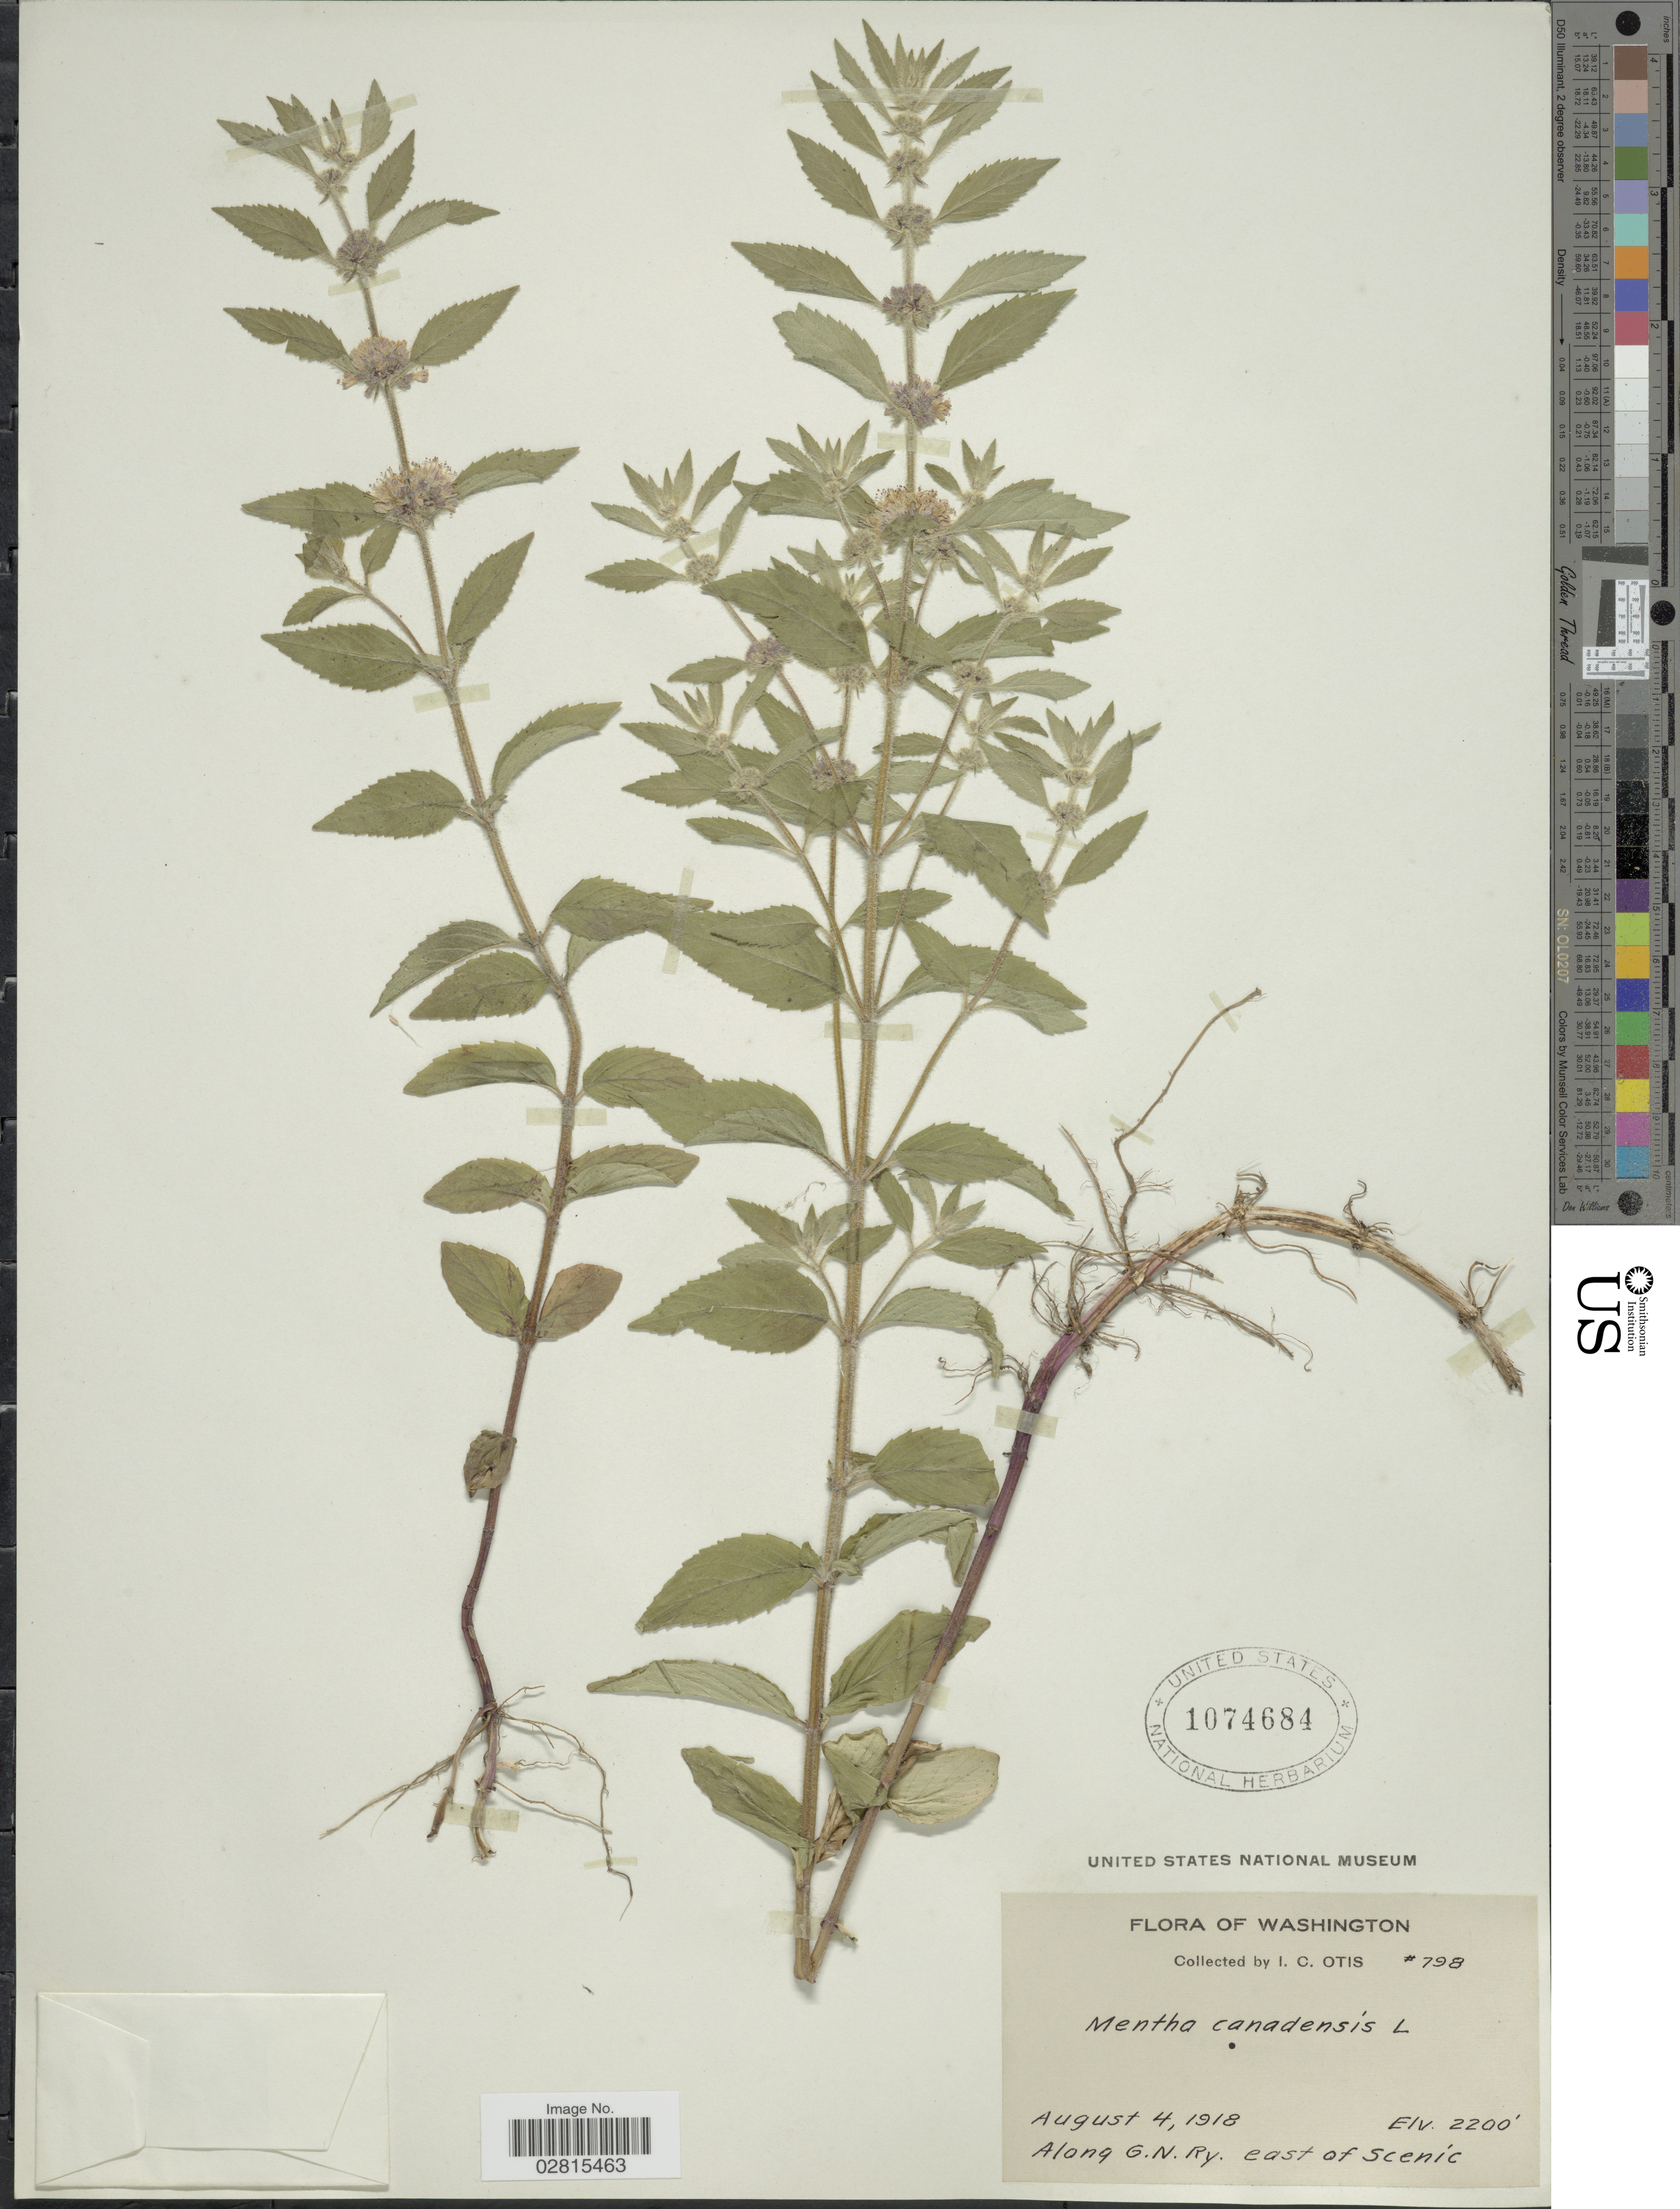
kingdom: Plantae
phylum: Tracheophyta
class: Magnoliopsida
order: Lamiales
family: Lamiaceae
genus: Mentha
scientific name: Mentha canadensis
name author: L.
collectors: I. C. Otis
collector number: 798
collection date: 1918-08-04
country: United States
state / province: Washington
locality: Along G.N. Ry. east of Scenic.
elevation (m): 671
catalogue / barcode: US 1074684